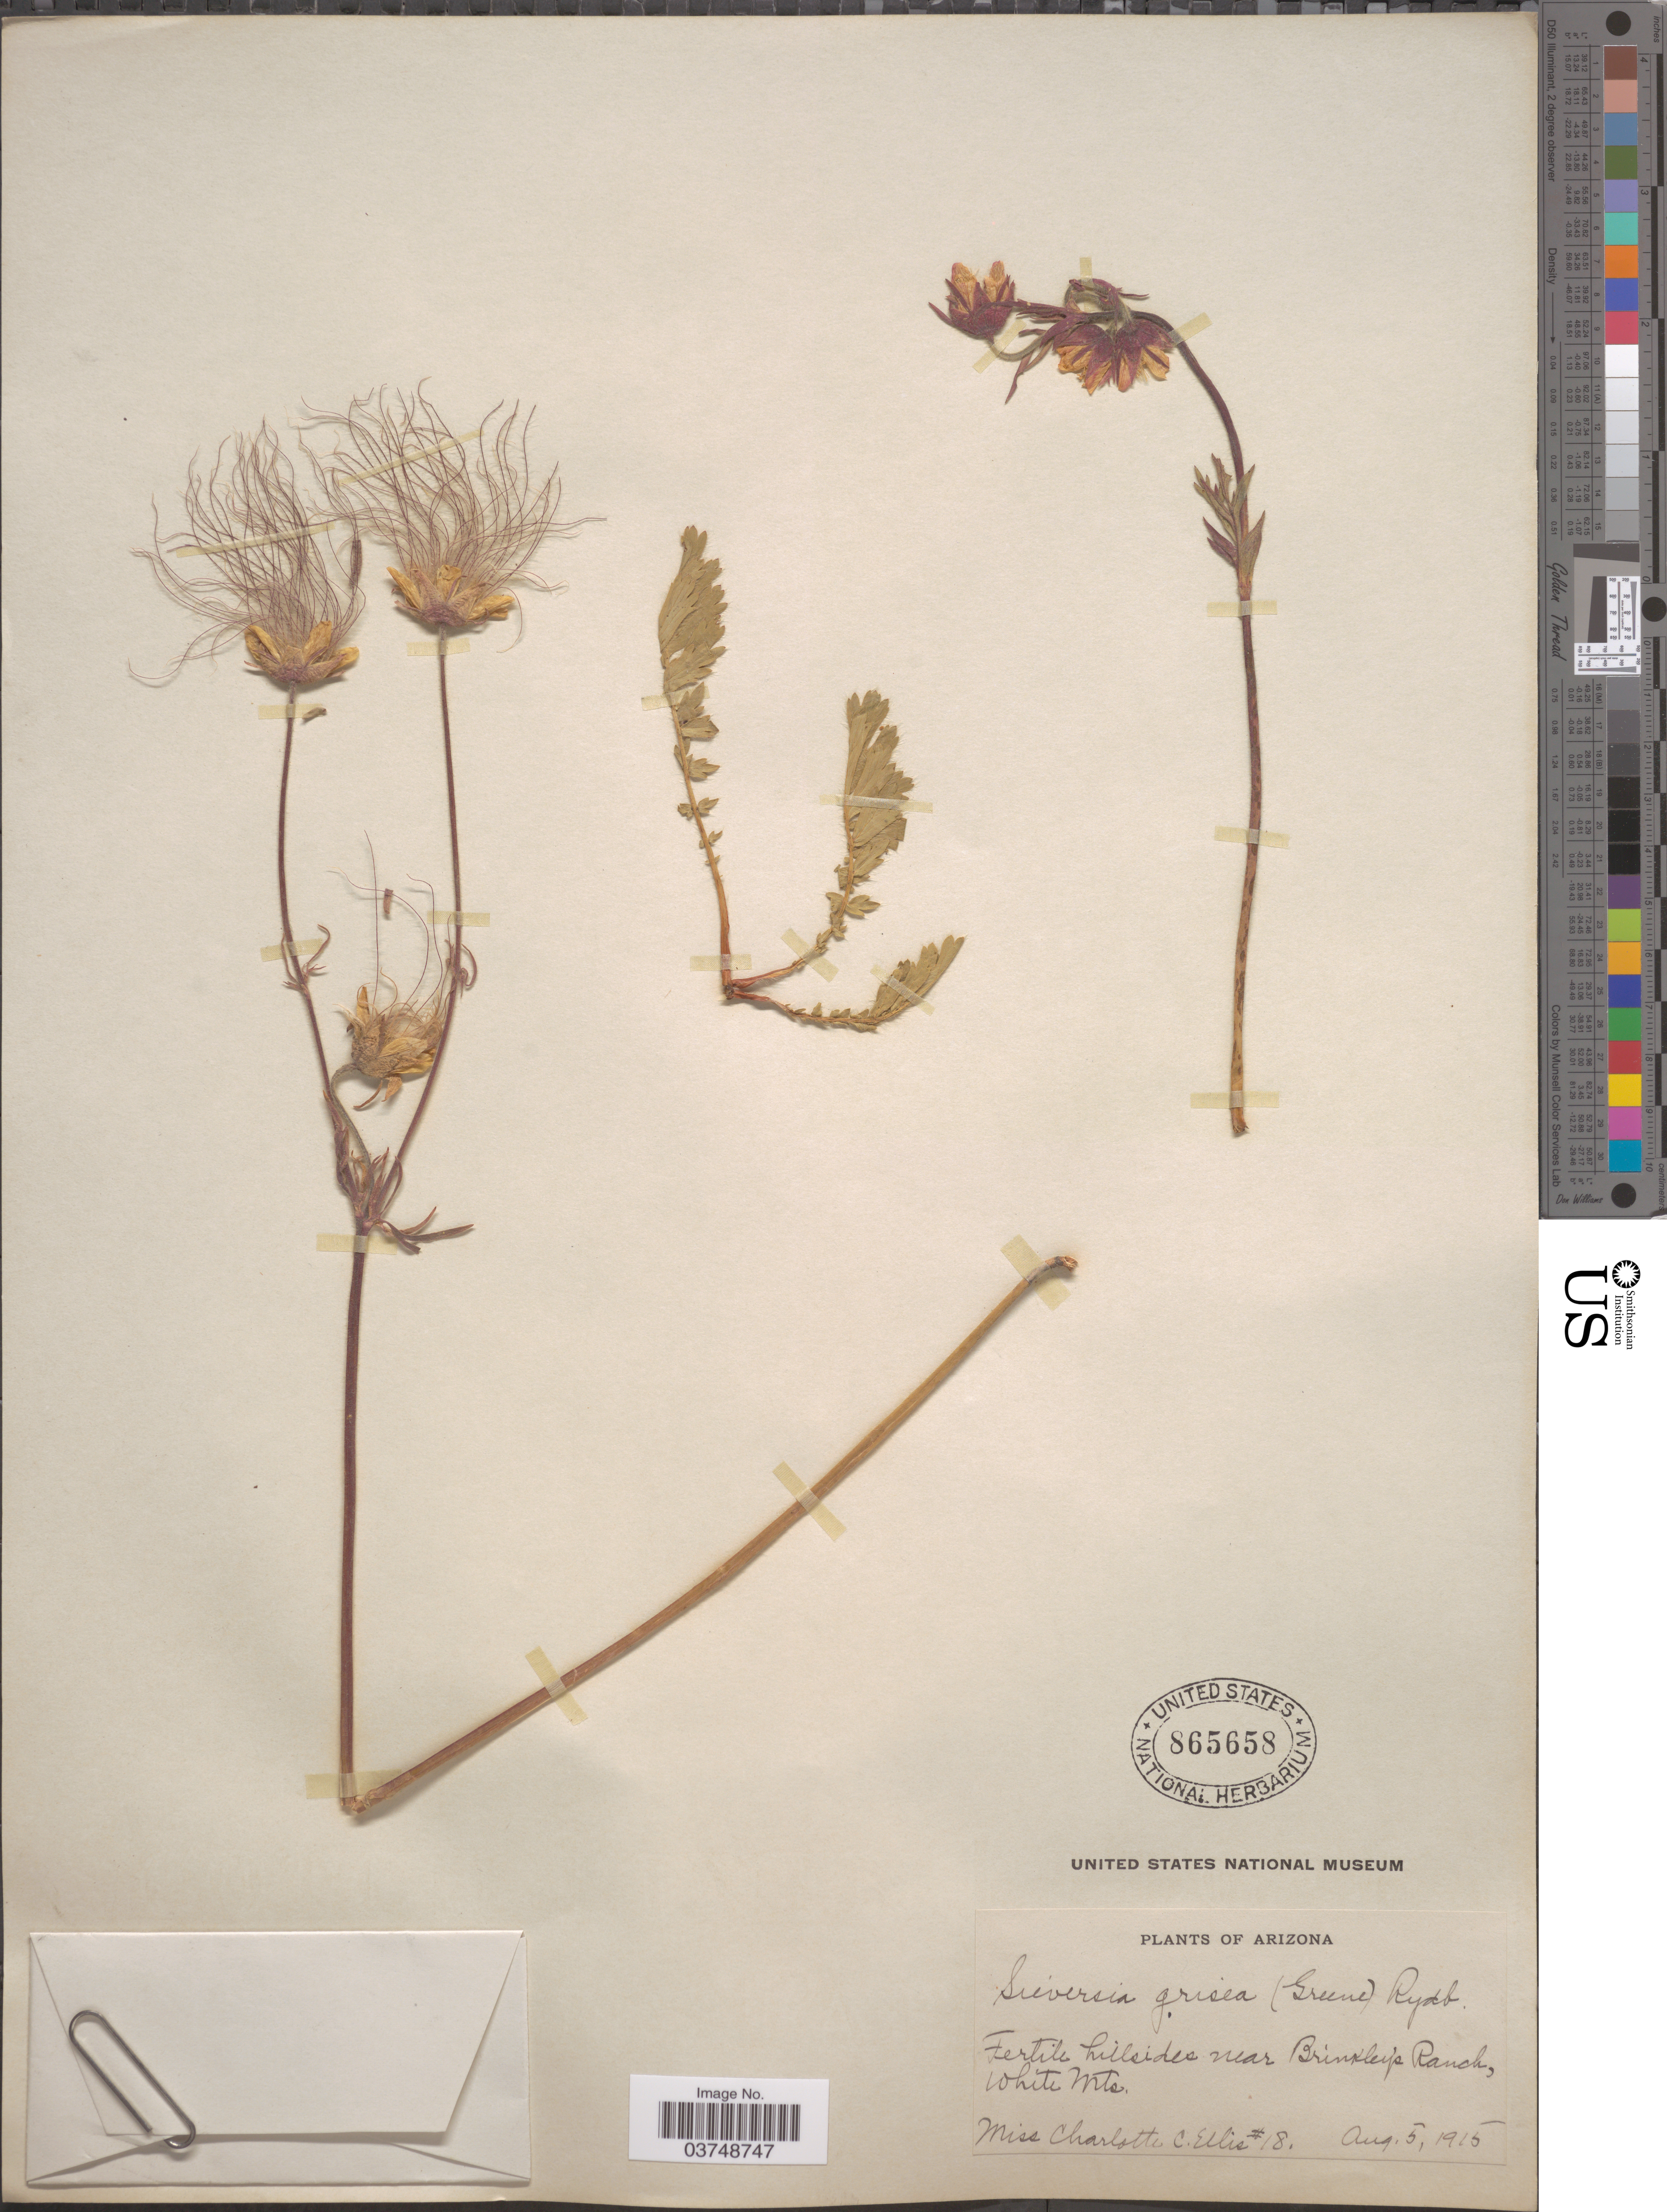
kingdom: Plantae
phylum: Tracheophyta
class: Magnoliopsida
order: Rosales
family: Rosaceae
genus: Geum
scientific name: Geum triflorum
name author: Pursh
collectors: C. C. Ellis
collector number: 18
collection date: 1915-08-05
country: United States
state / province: Arizona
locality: Fertile hillsides near Brinkley's Ranch, White Mts.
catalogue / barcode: US 865658